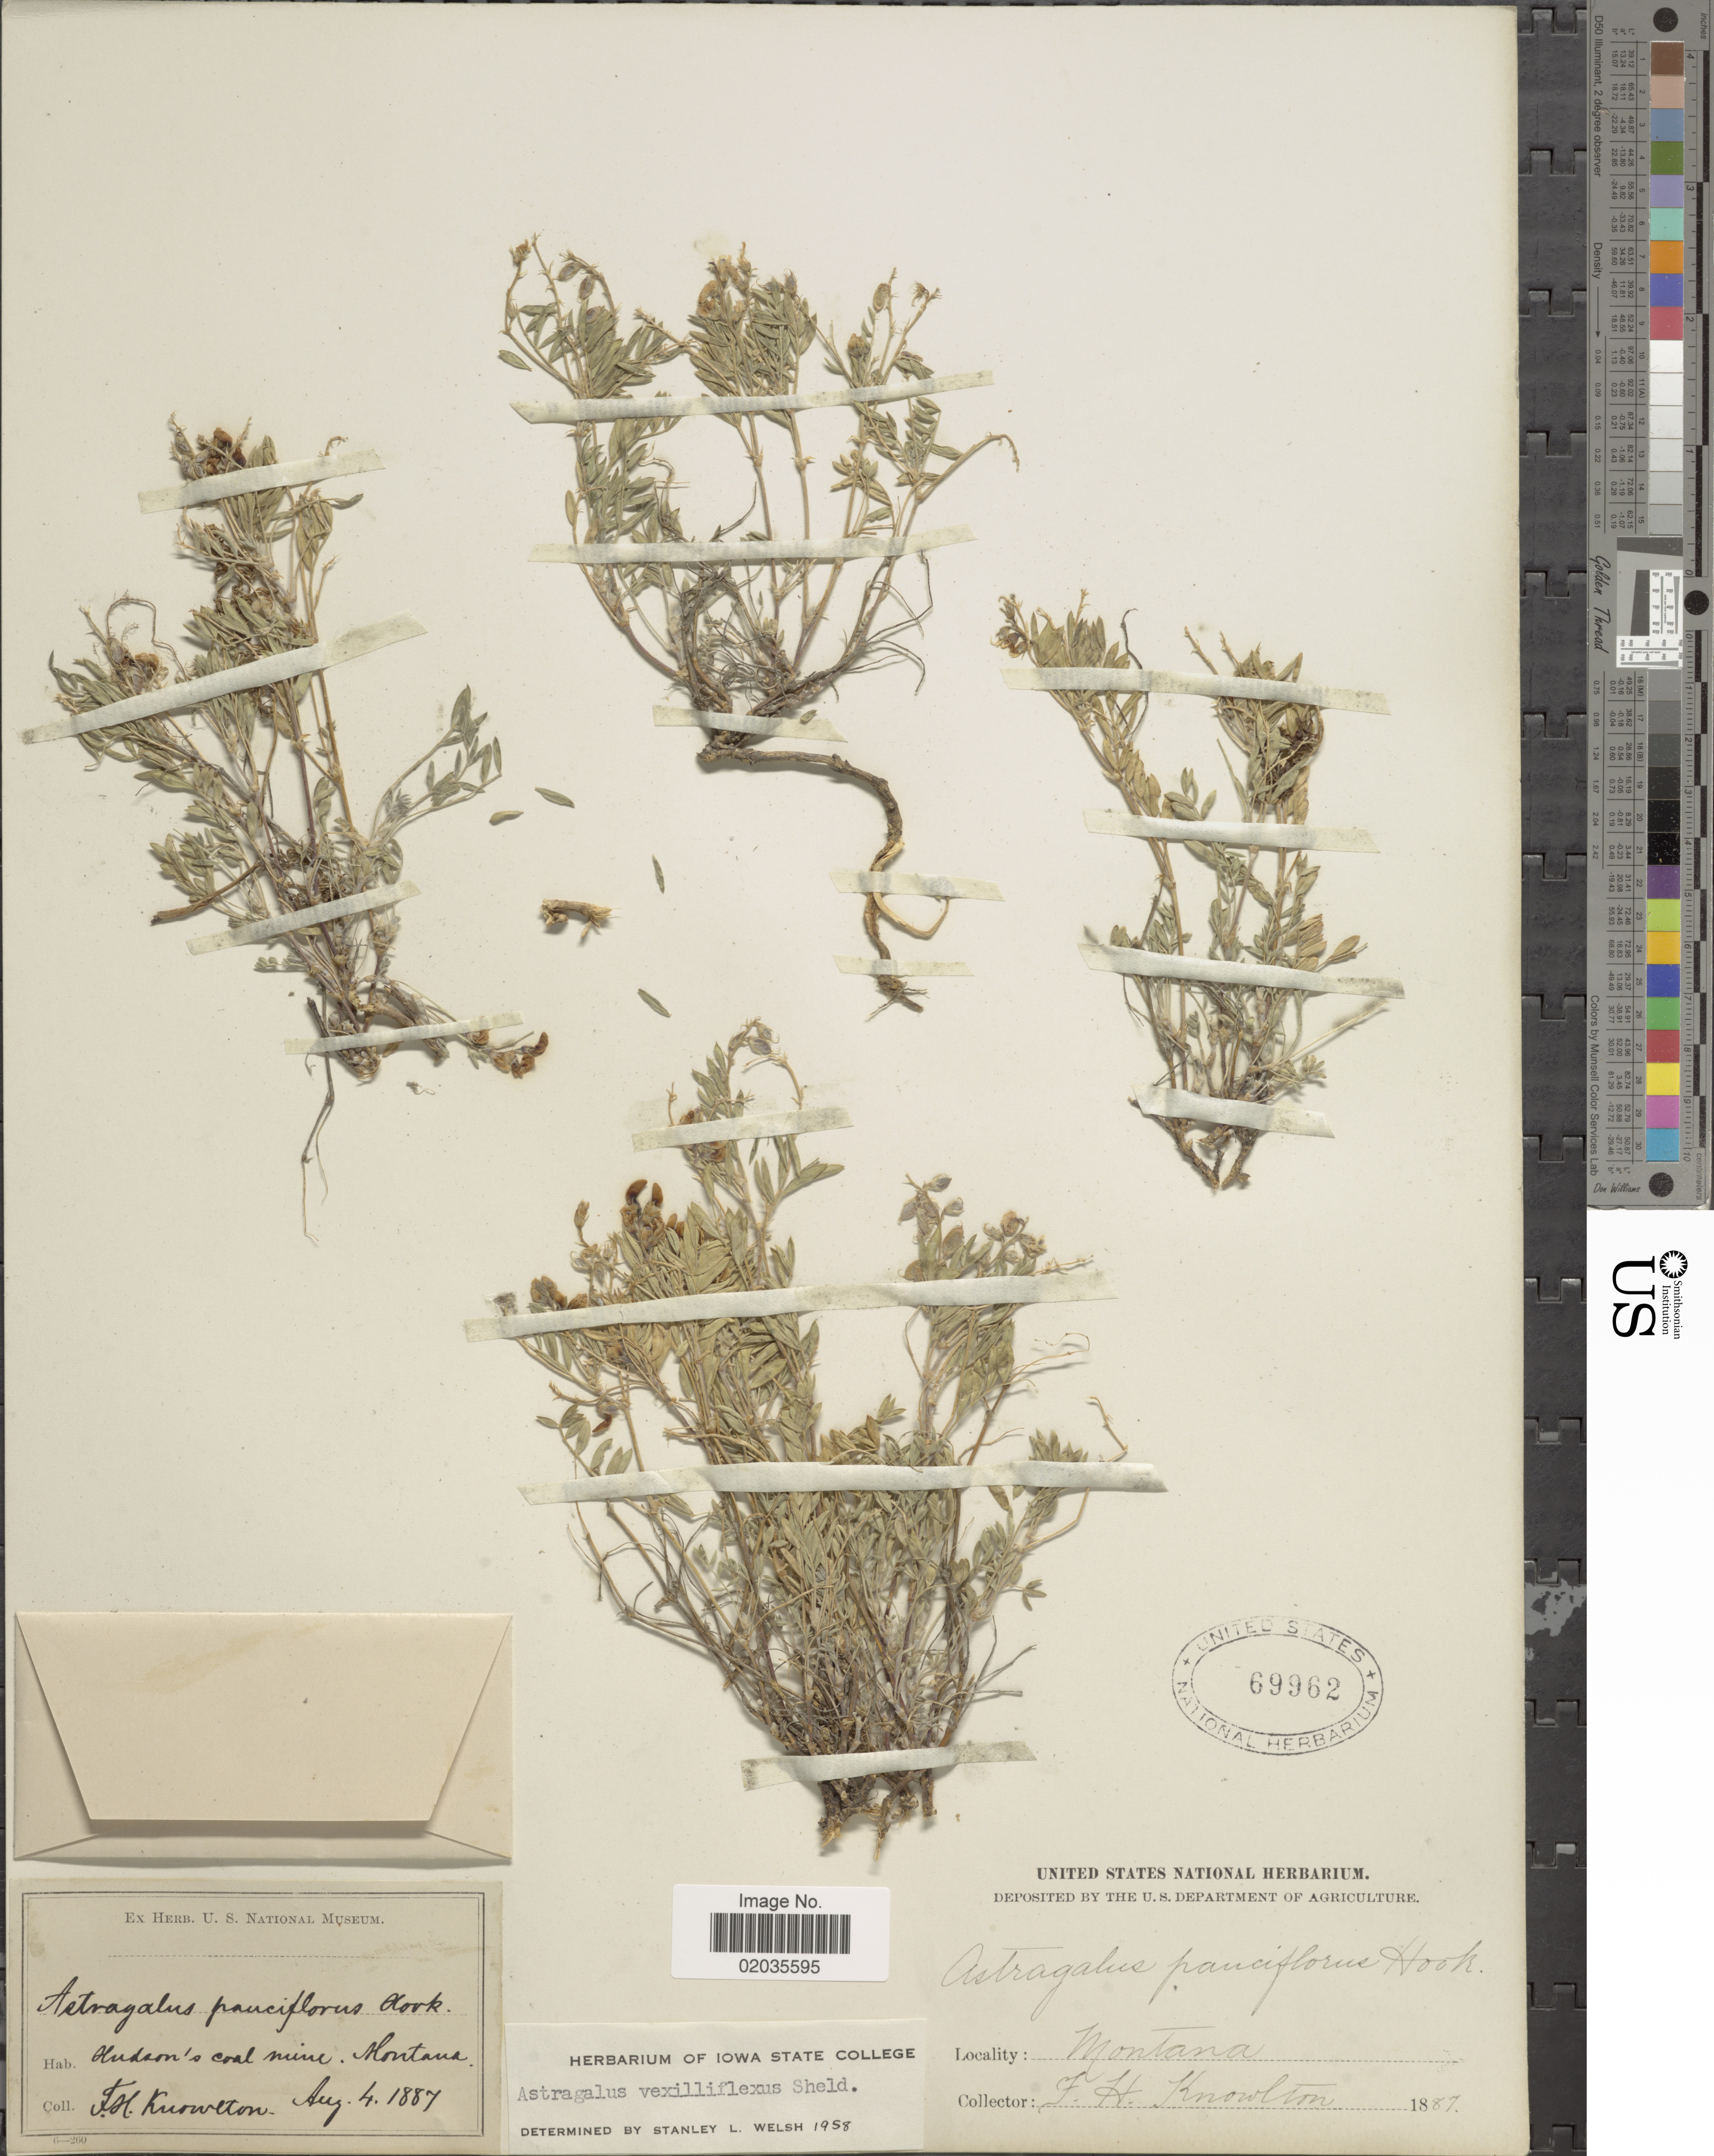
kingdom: Plantae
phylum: Tracheophyta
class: Magnoliopsida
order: Fabales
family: Fabaceae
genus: Astragalus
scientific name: Astragalus vexilliflexus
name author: E. Sheld.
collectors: F. H. Knowlton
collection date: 1887-08-04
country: United States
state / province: Montana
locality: Hudson's coal mine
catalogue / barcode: US 69962